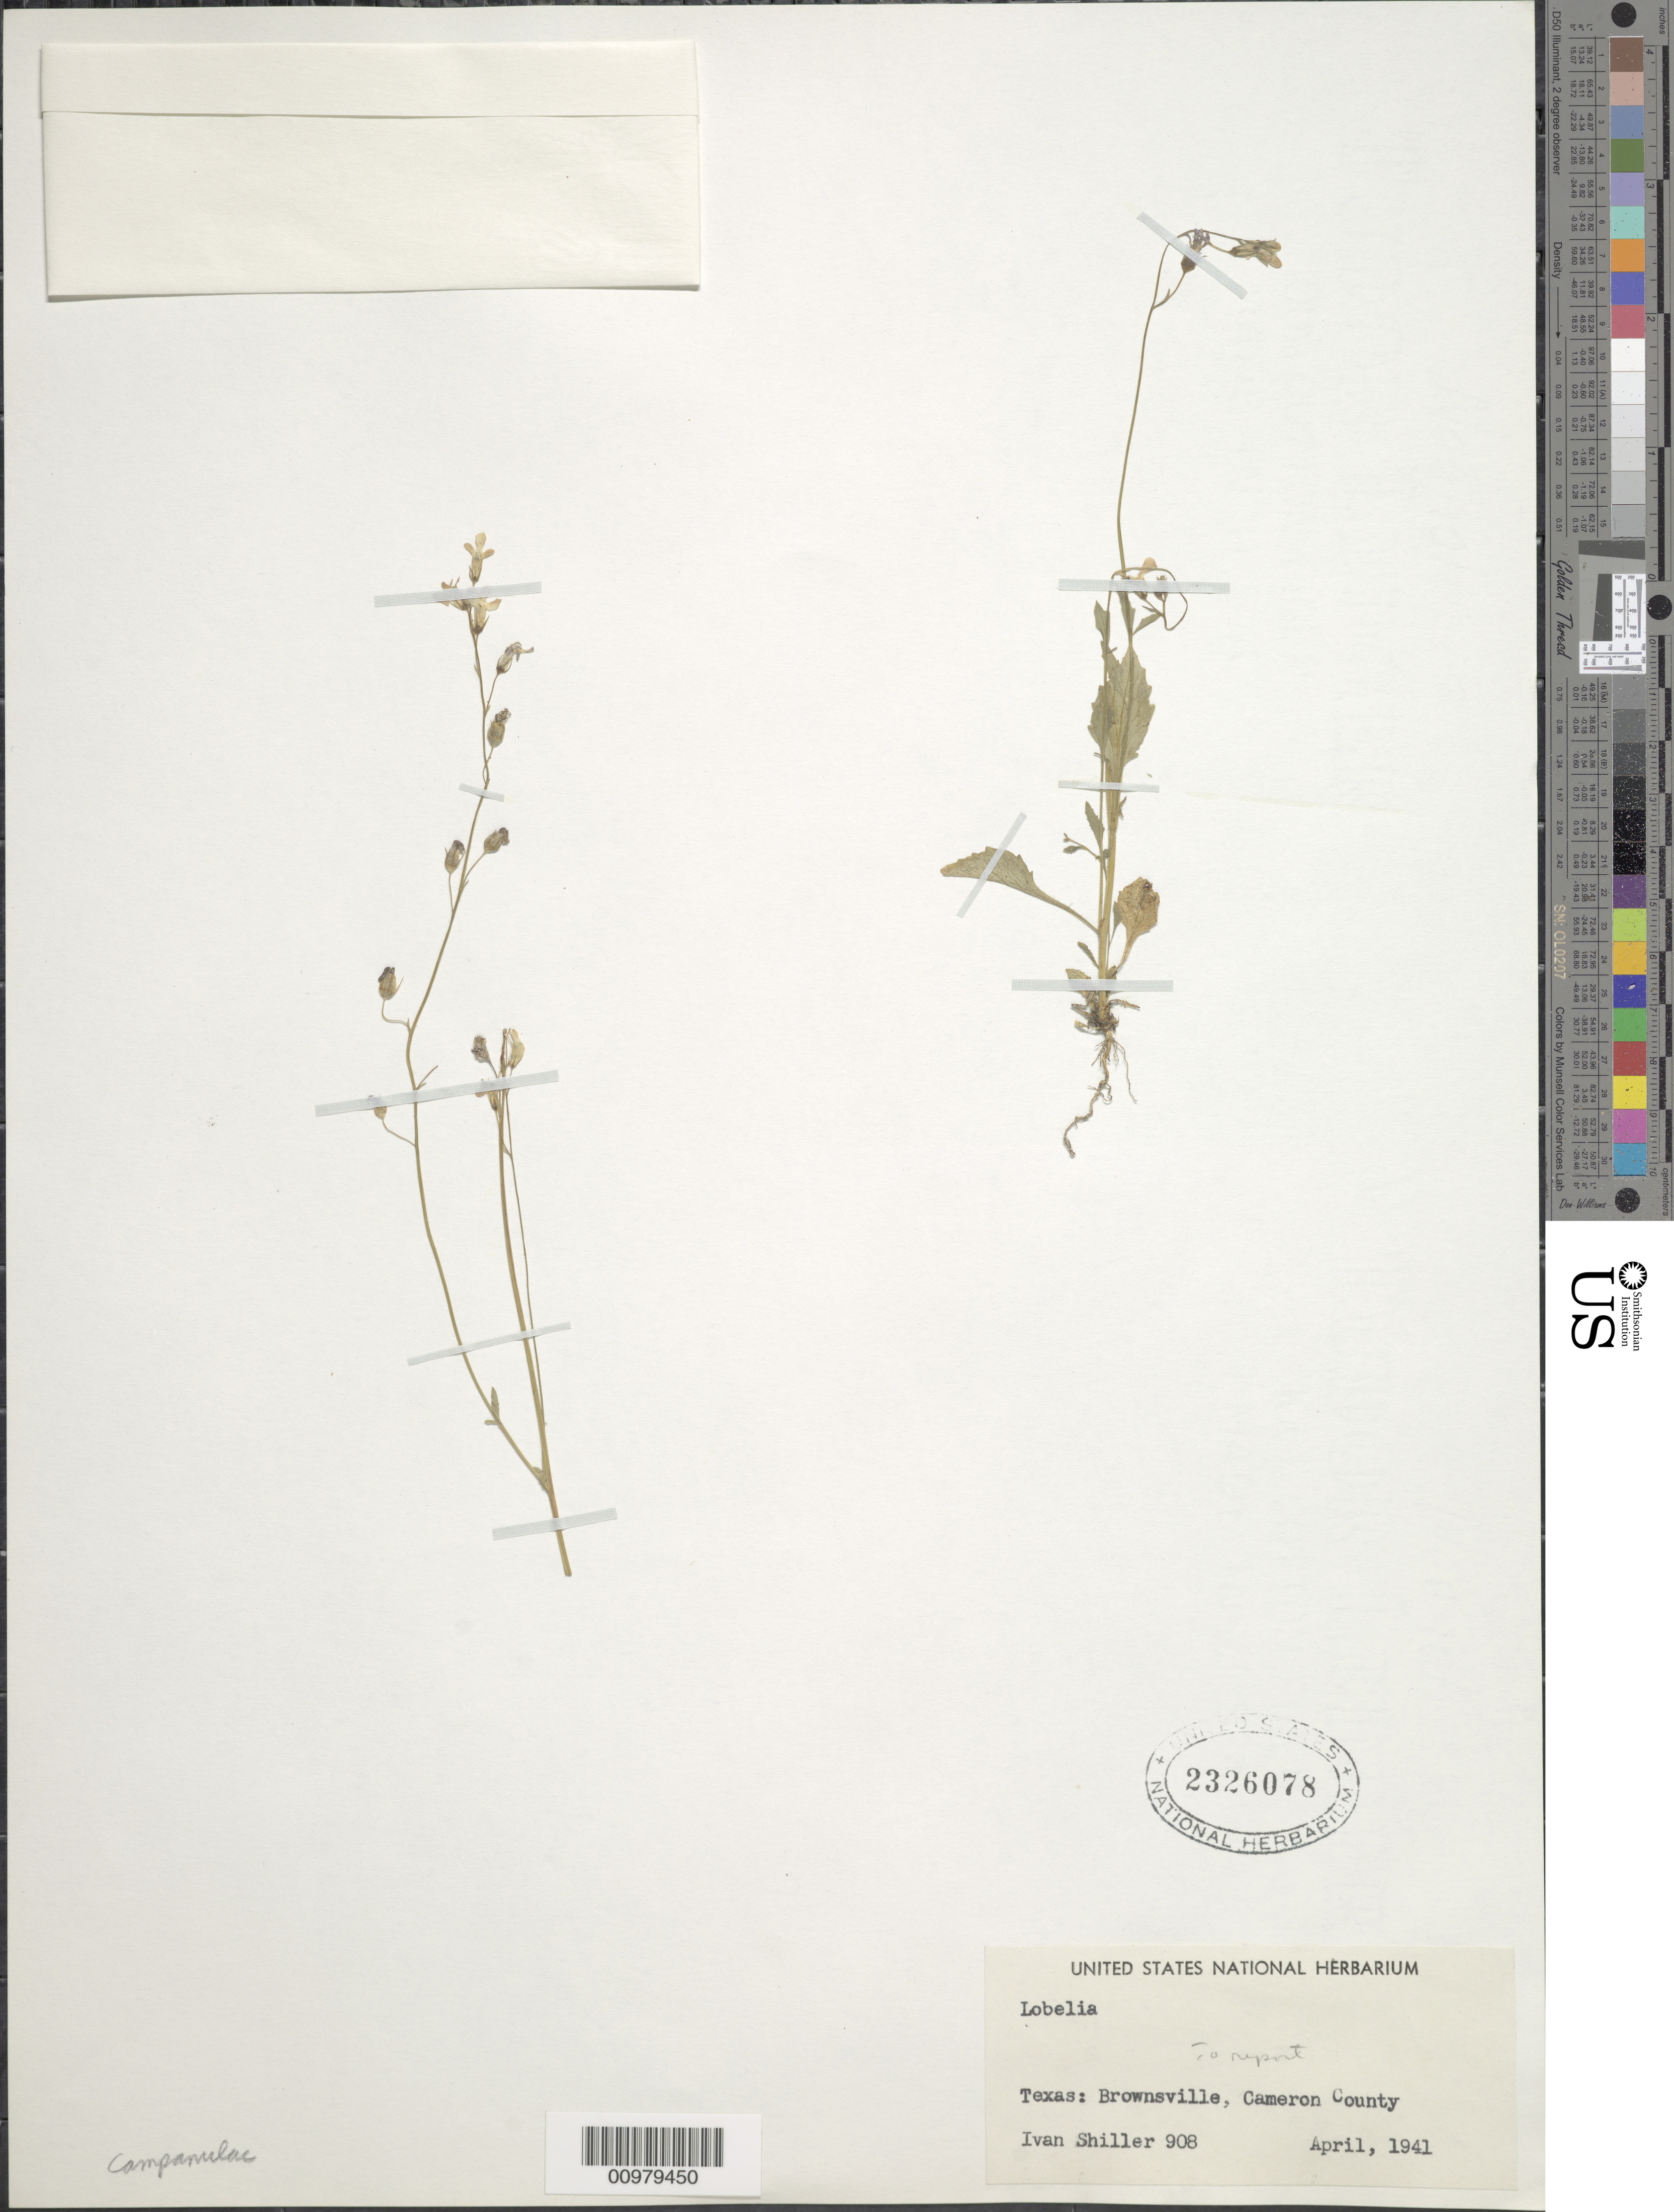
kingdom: Plantae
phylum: Tracheophyta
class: Magnoliopsida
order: Asterales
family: Campanulaceae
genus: Lobelia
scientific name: Lobelia sp.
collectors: I. Shiller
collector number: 908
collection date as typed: April 1941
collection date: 1941-04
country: United States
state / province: Texas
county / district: Cameron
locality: Brownsville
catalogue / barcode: US 2326078